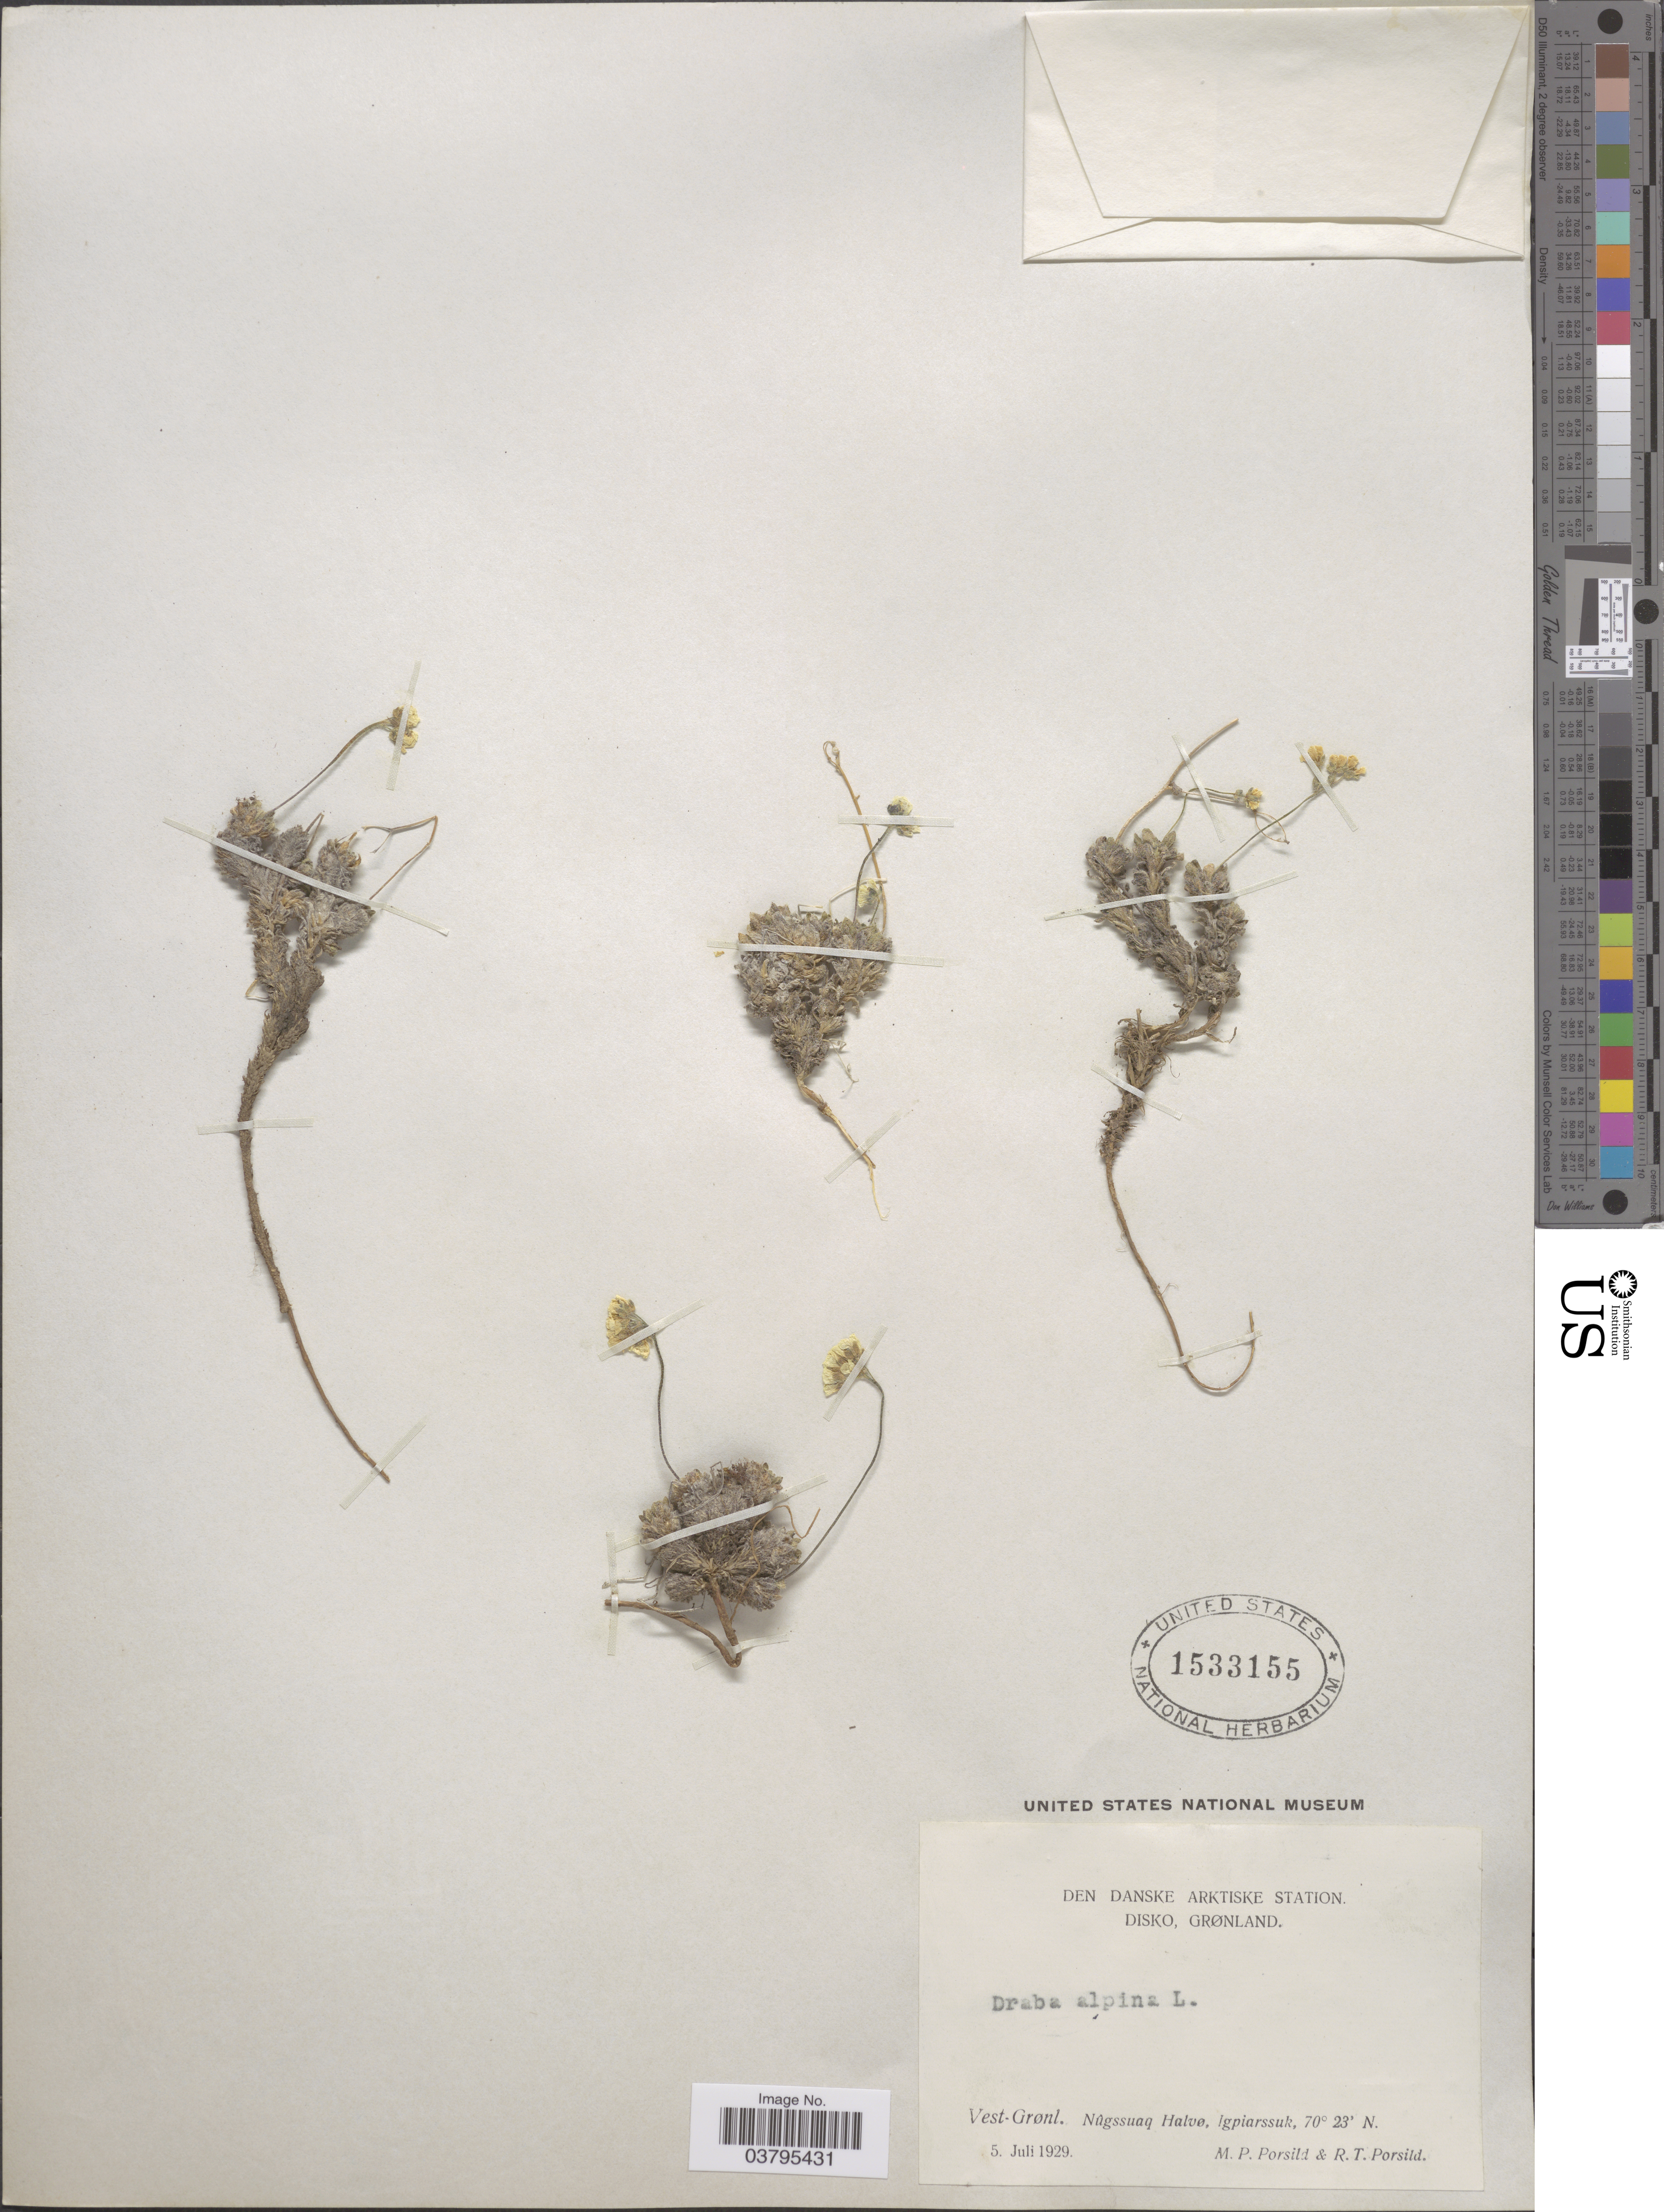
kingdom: Plantae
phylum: Tracheophyta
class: Magnoliopsida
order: Brassicales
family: Brassicaceae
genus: Draba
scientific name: Draba alpina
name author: L.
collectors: M. P. Porsild & R. T. Porsild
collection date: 1929-07-05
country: Greenland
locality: Den Danske Arktiske Station. Disko, Grønland. Vest-Grønl. Nûqssuaq Halvø, Igpiarssuk.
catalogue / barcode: US 1533155